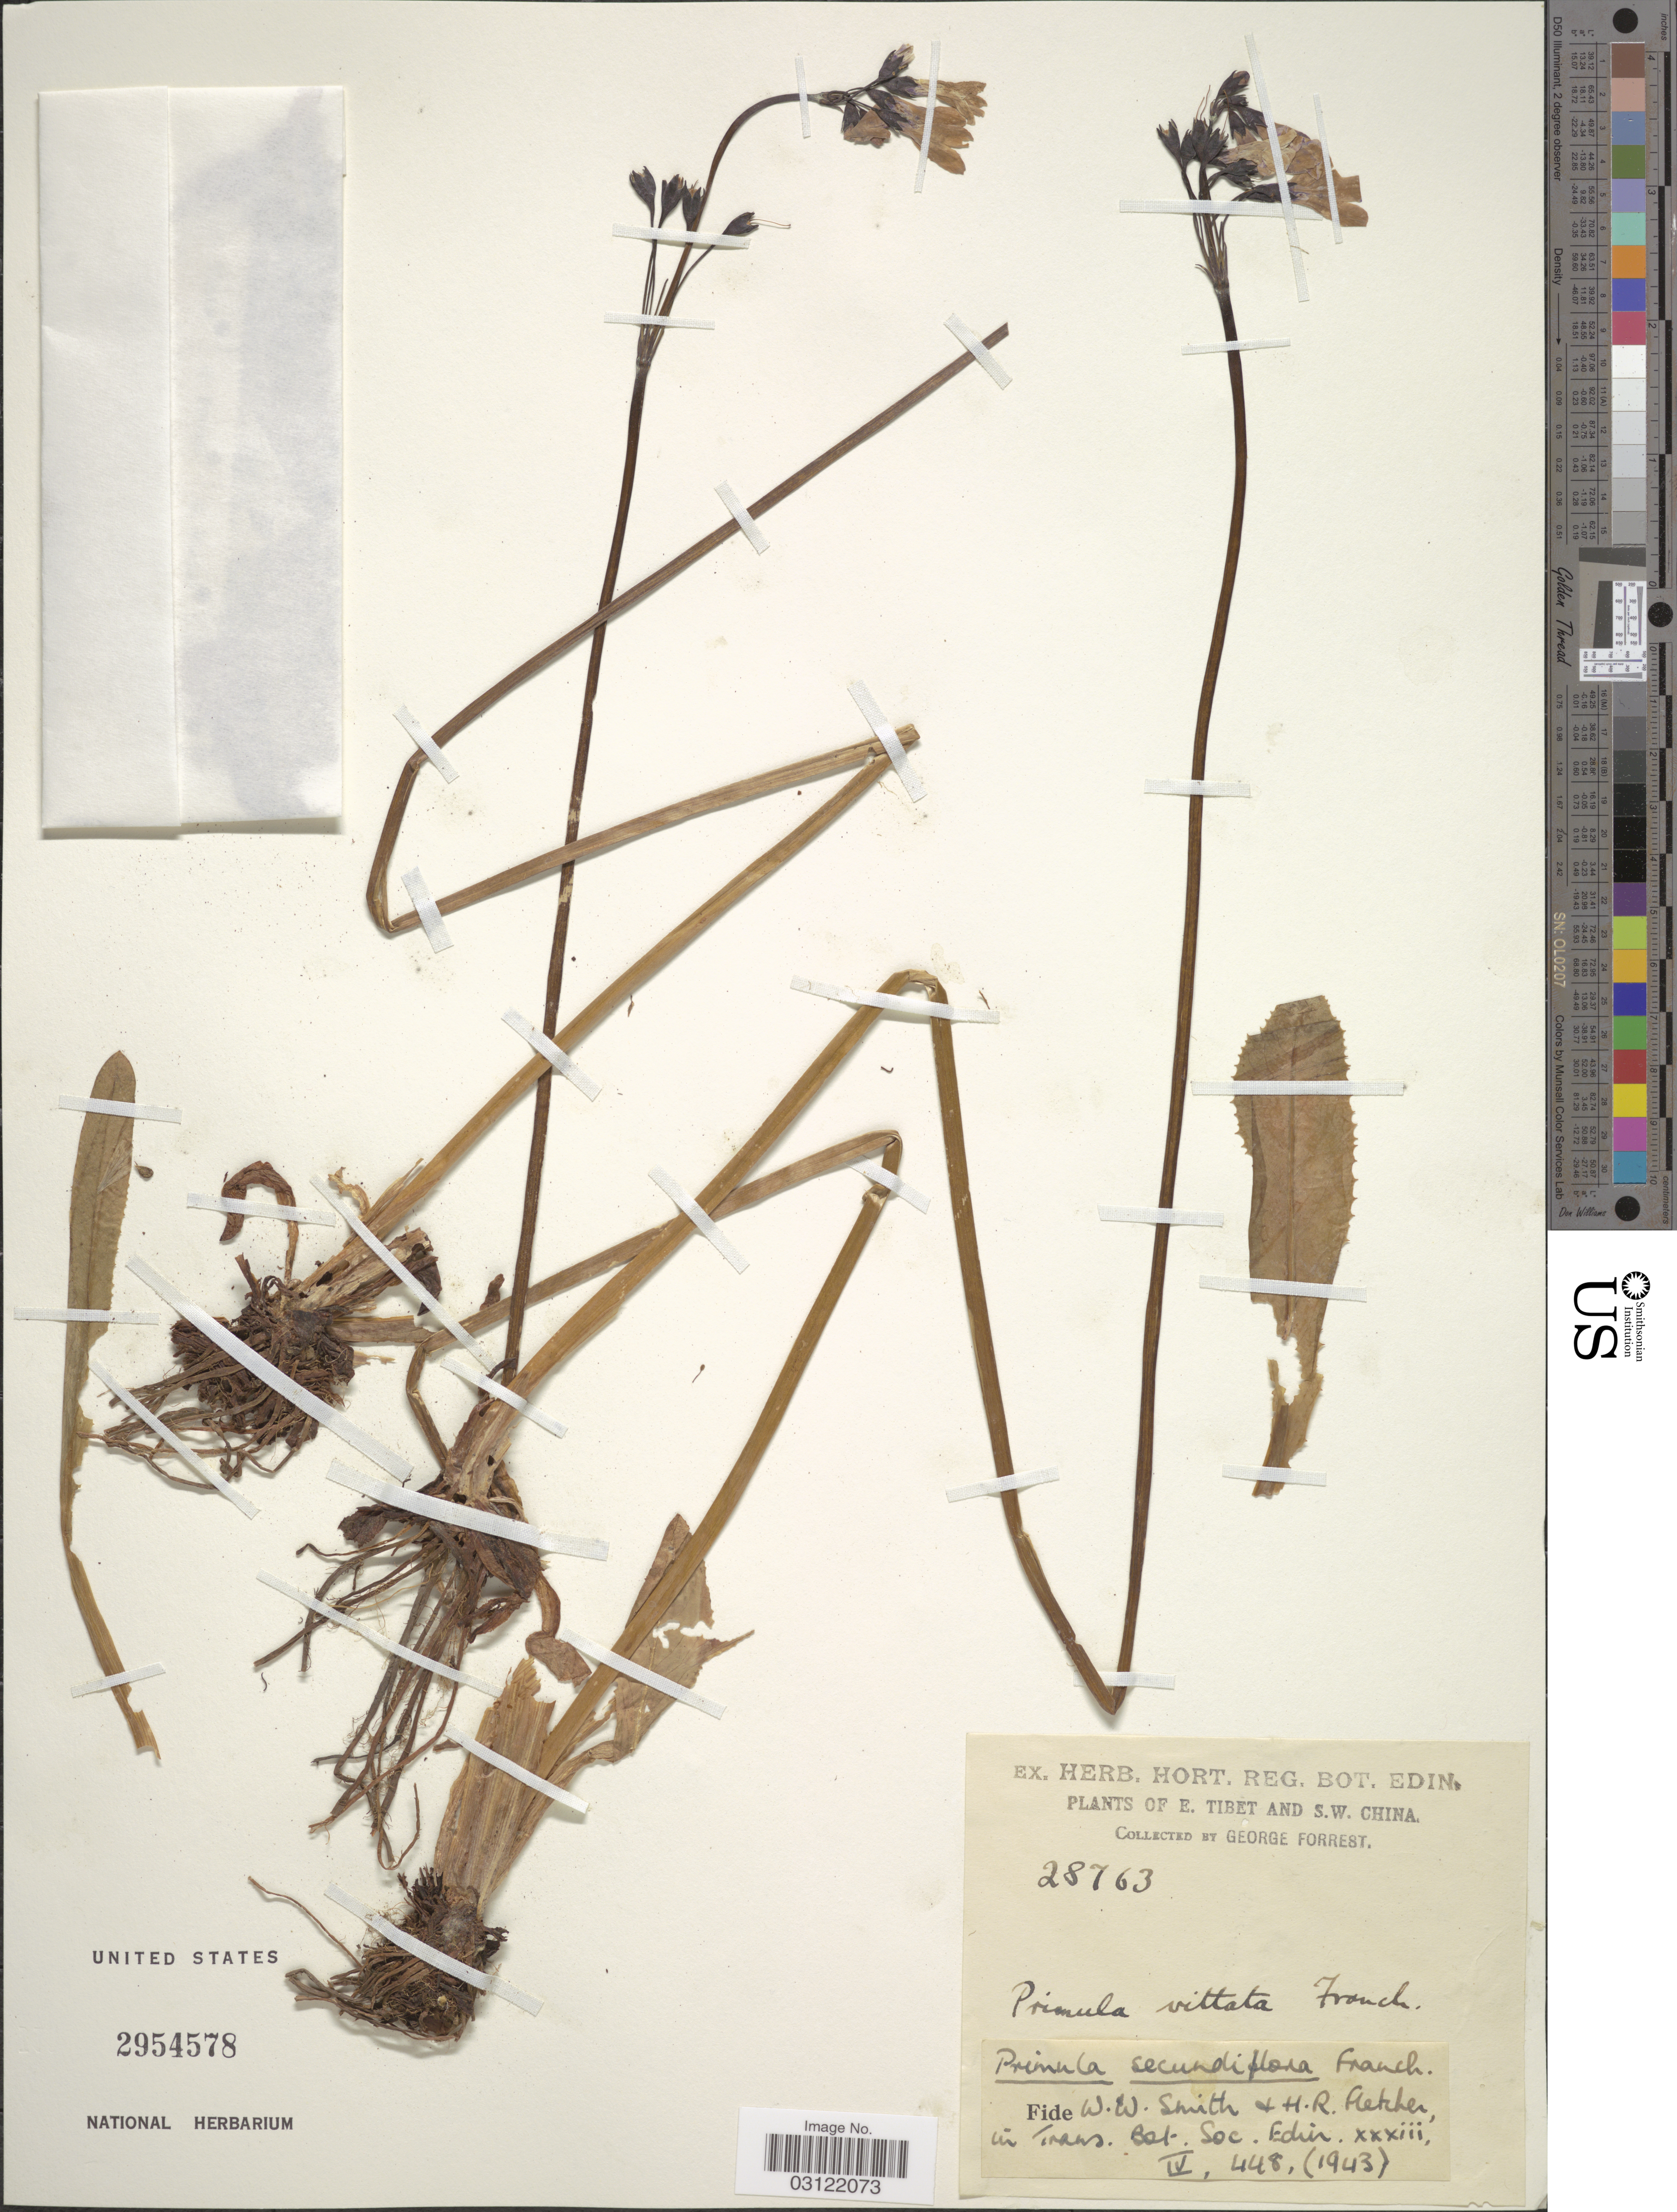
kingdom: Plantae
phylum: Tracheophyta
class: Magnoliopsida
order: Ericales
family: Primulaceae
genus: Primula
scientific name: Primula secundiflora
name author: Franch.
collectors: G. Forrest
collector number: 28763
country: China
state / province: Xizang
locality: E. Tibet and S.W. China.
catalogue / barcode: US 2954578